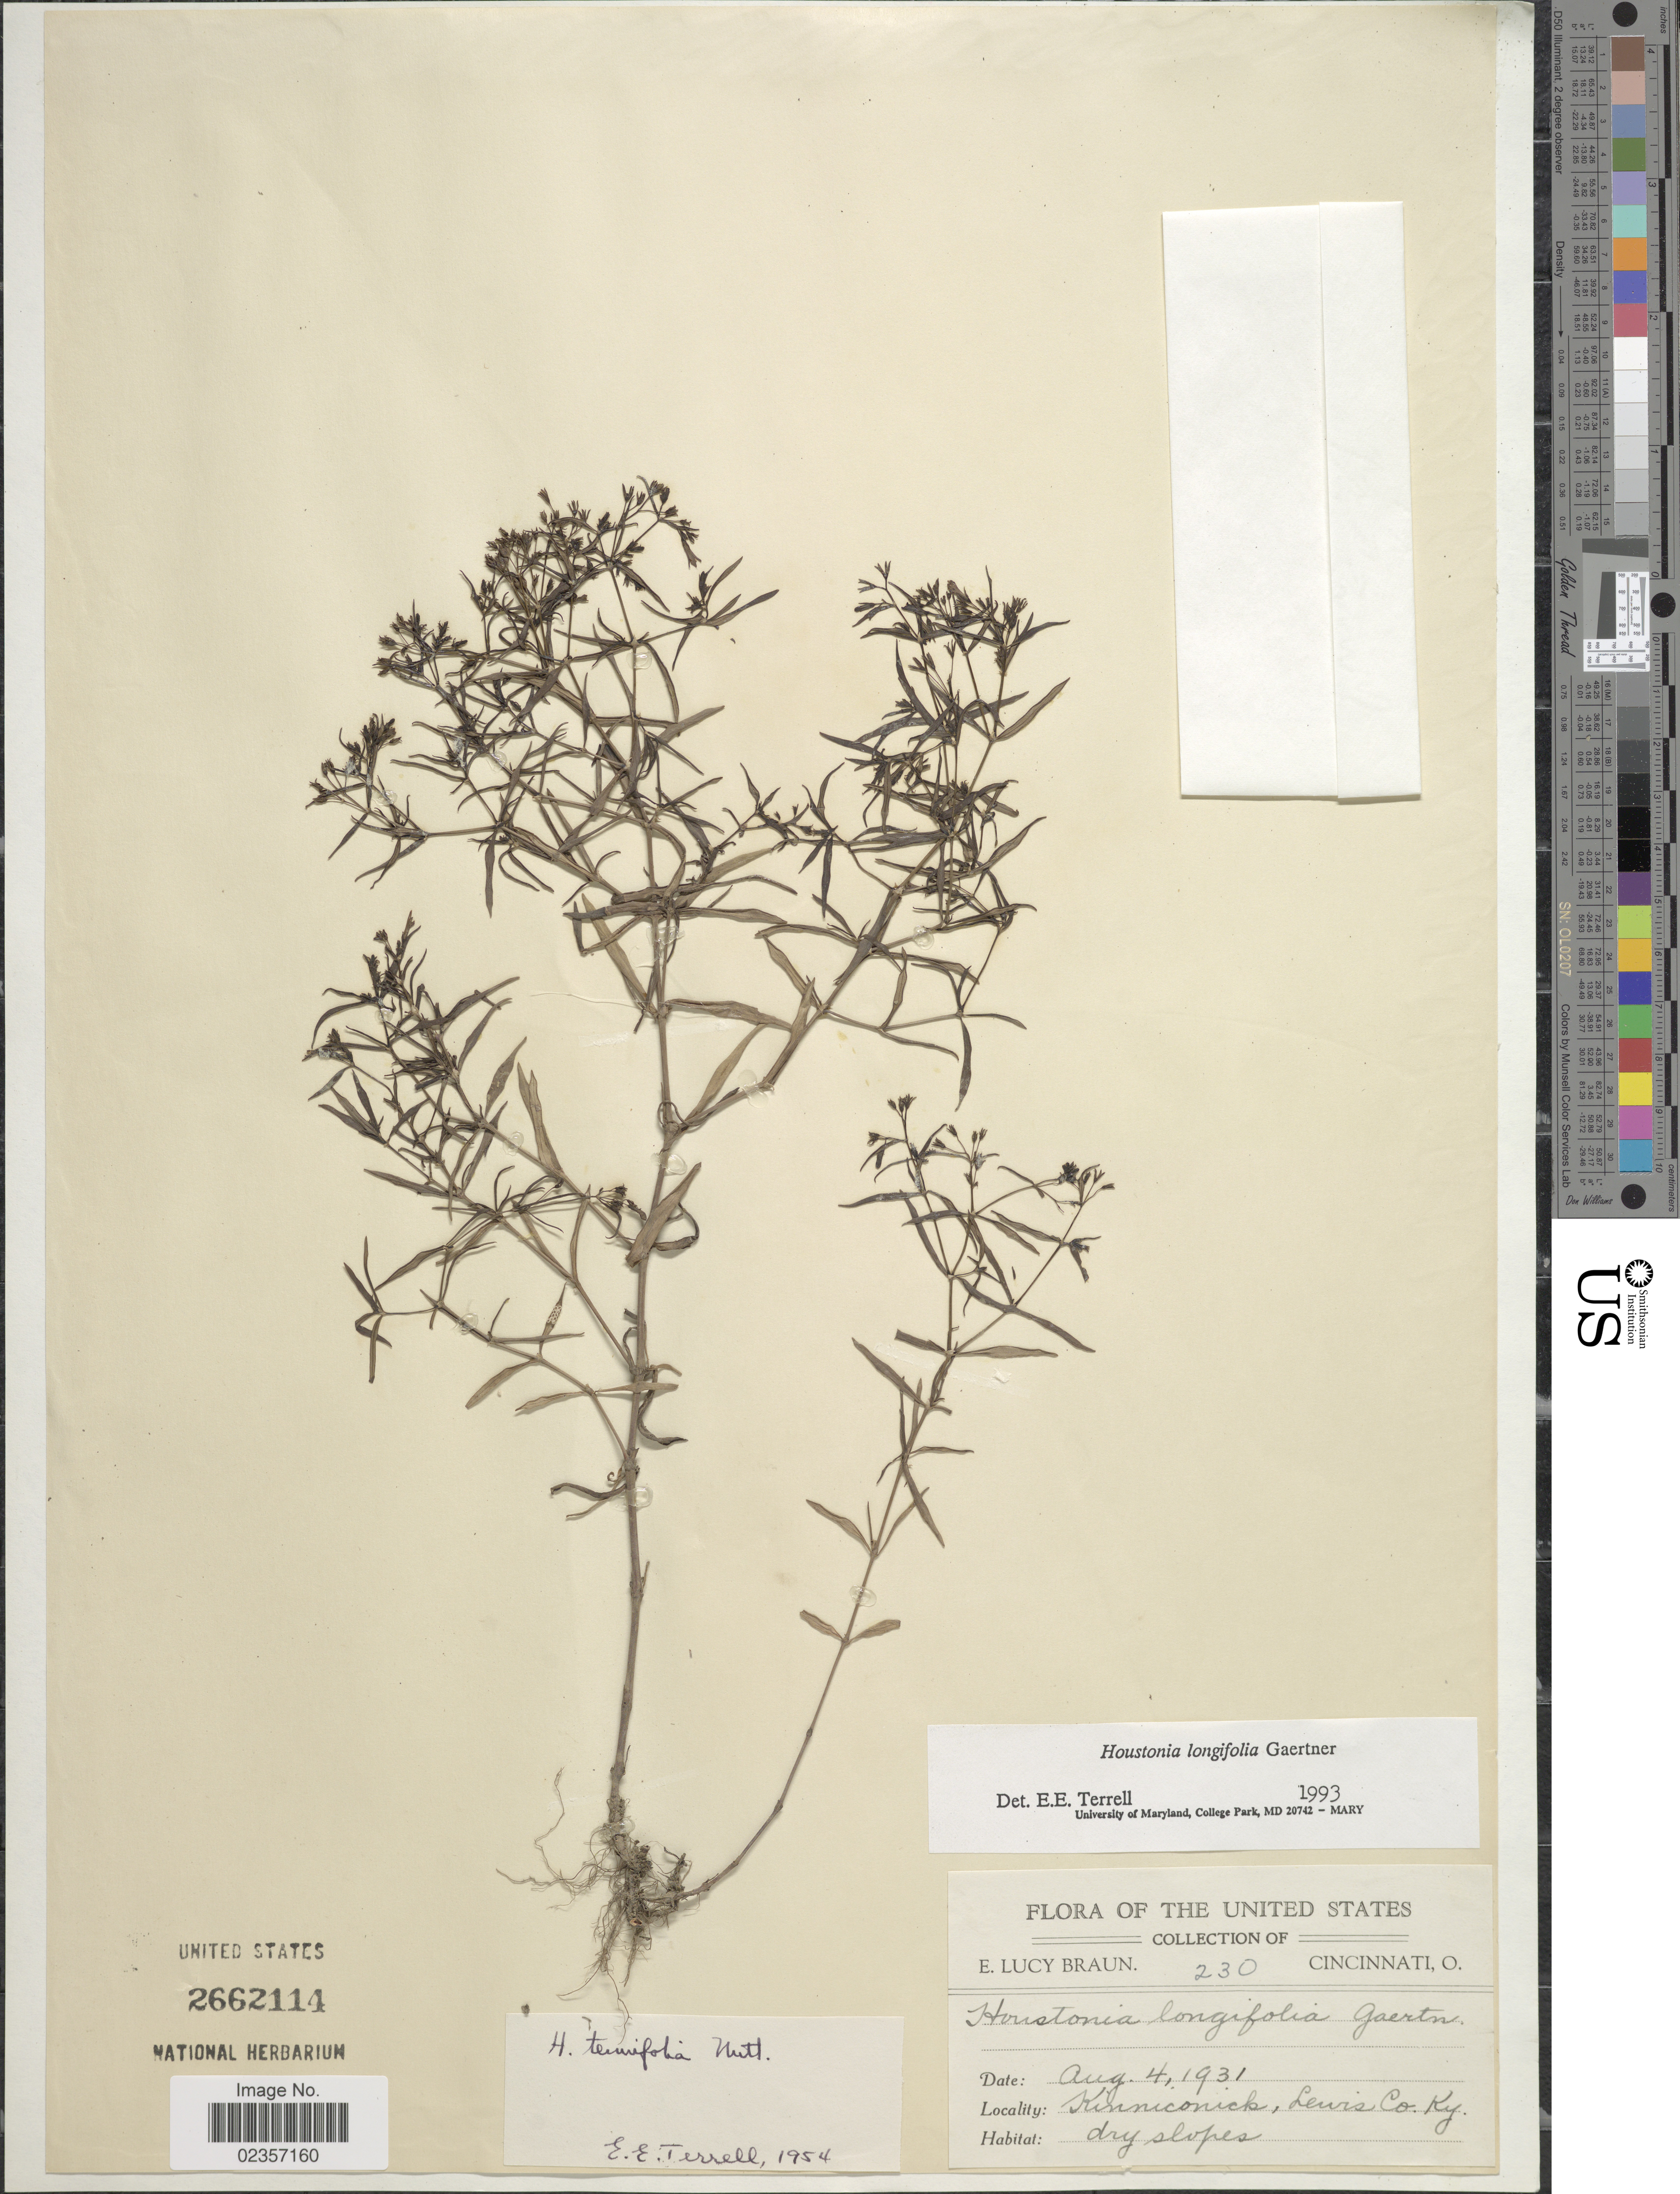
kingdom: Plantae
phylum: Tracheophyta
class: Magnoliopsida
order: Gentianales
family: Rubiaceae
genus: Houstonia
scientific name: Houstonia longifolia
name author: Gaertn.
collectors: E. L. Braun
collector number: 230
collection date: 1931-08-04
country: United States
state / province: Kentucky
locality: Kinniconick, Lewis Co, dry slopes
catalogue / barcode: US 2662114